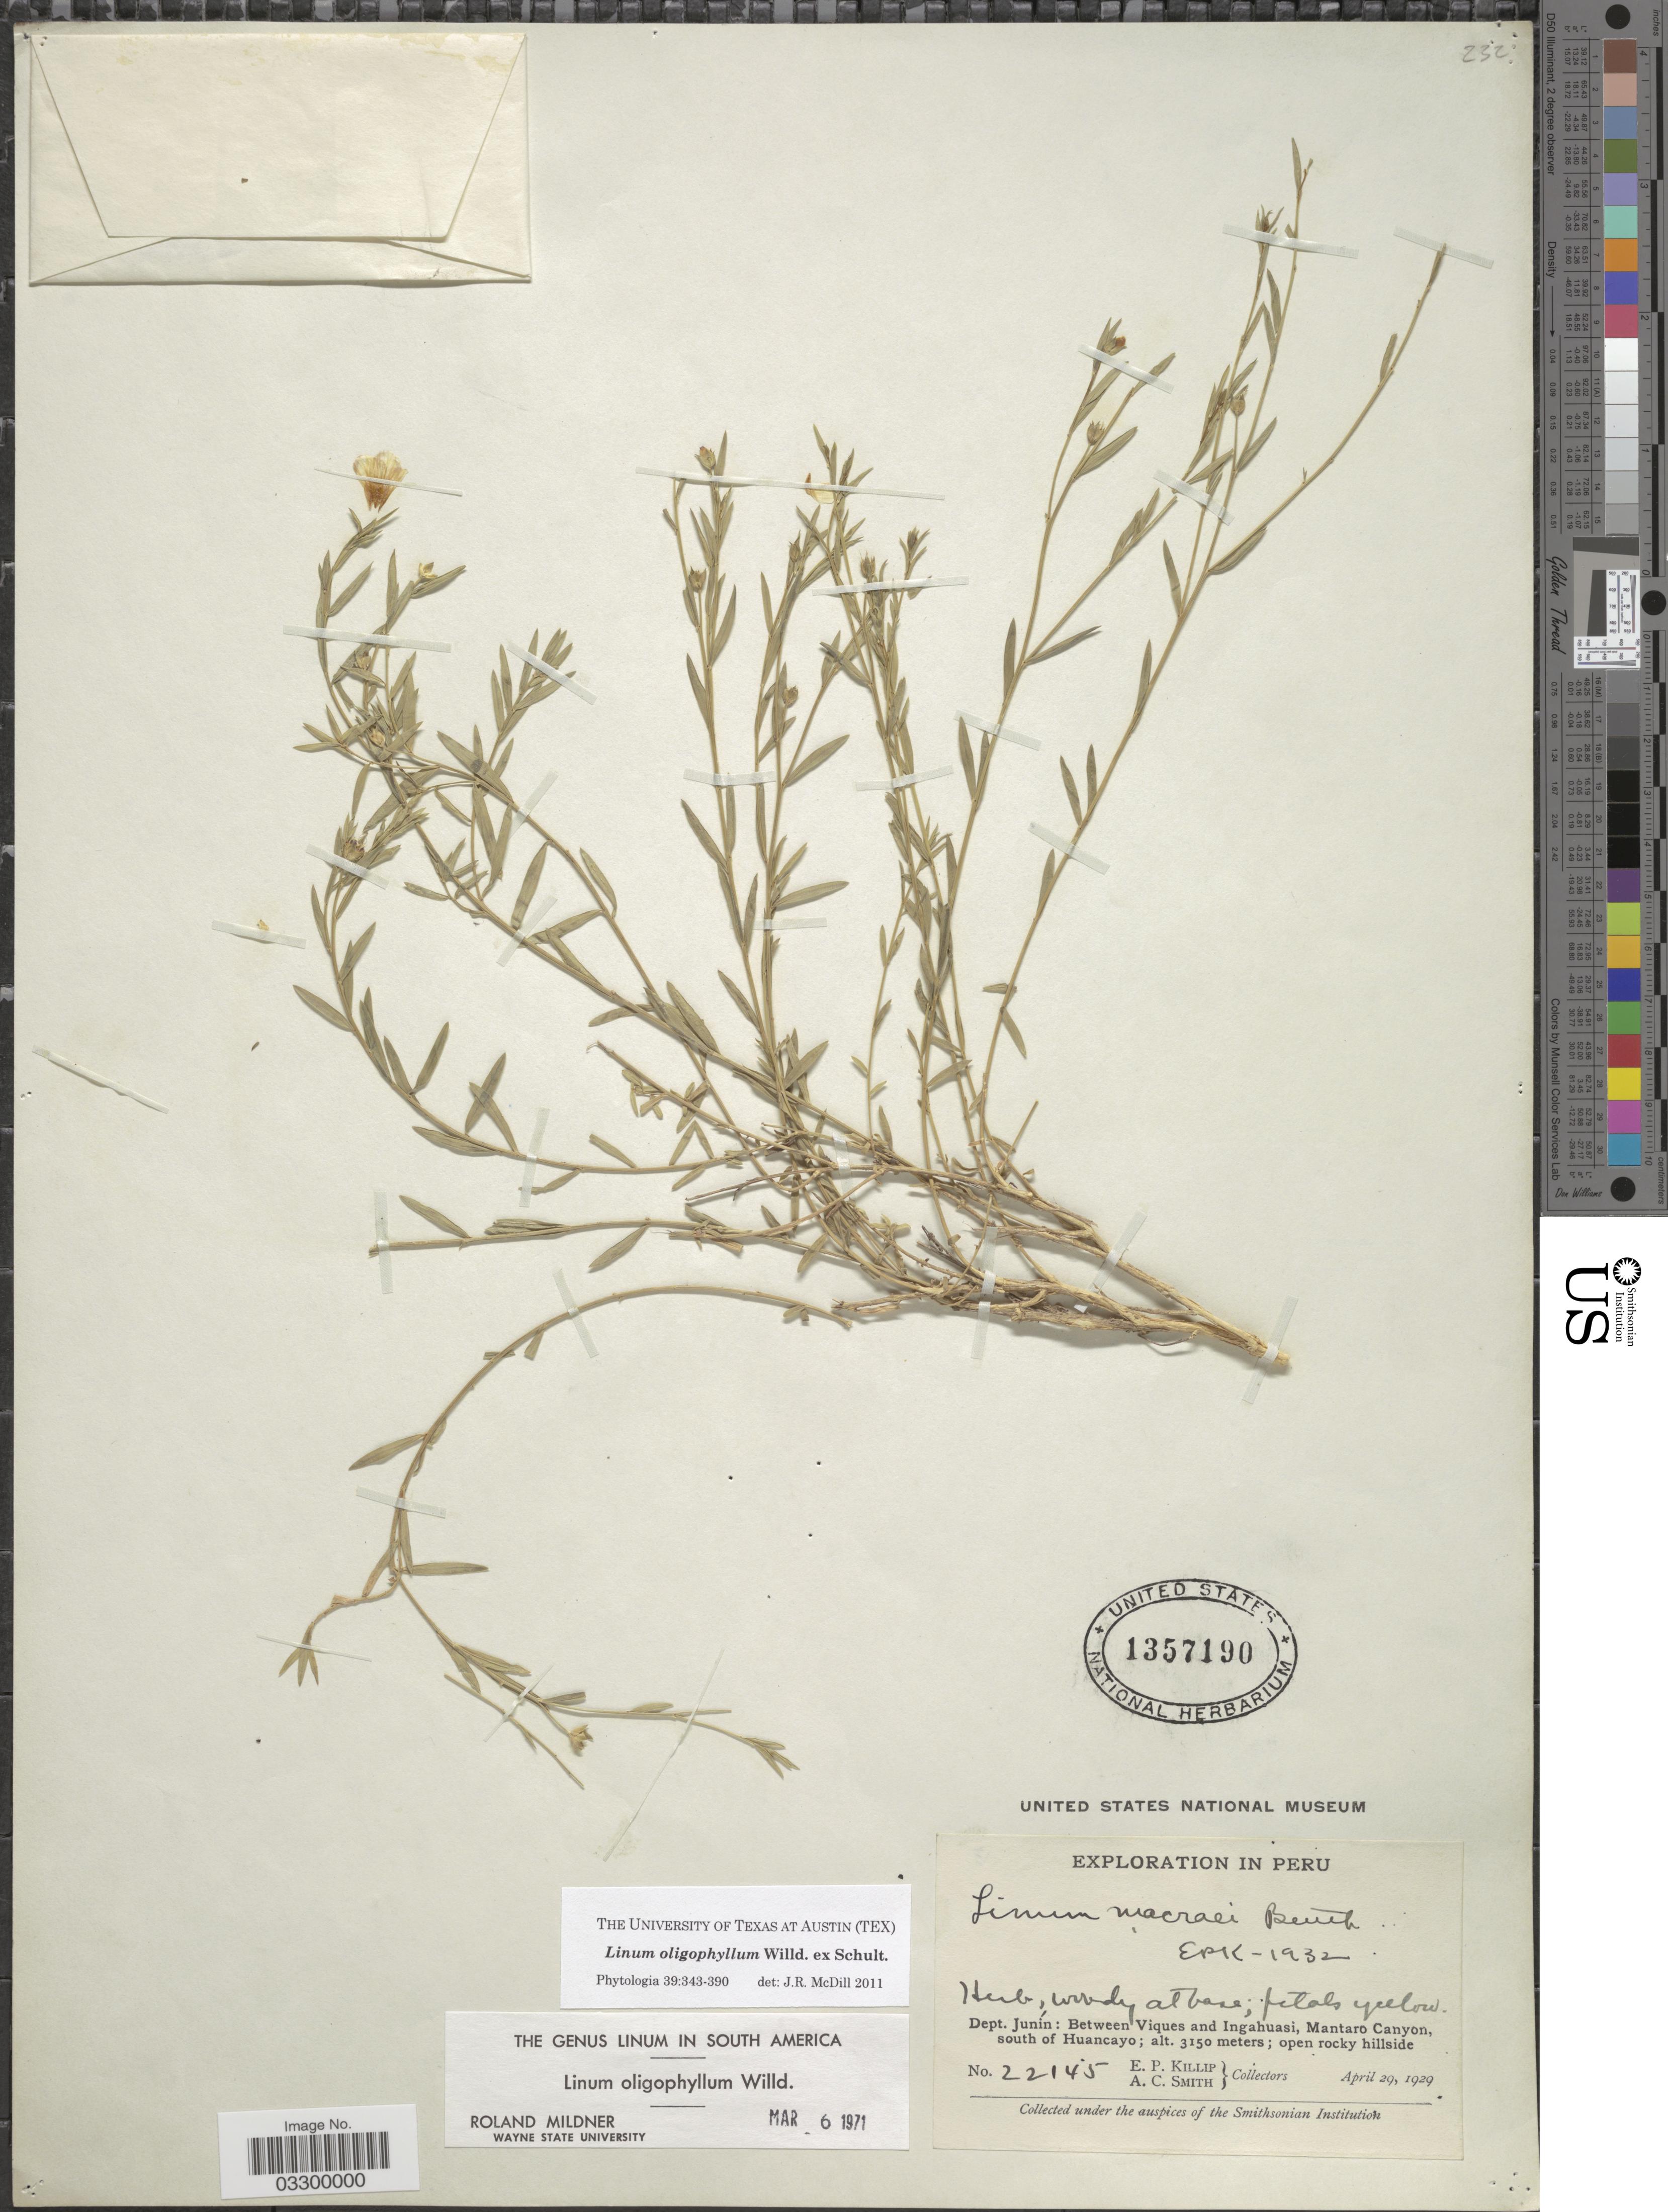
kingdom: Plantae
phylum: Tracheophyta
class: Magnoliopsida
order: Malpighiales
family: Linaceae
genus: Linum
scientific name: Linum oligophyllum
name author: Willd. ex Schult.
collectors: E. P. Killip & A. C. Smith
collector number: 22145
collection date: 1929-04-29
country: Peru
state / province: Junín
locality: Dept. Junín: Between Viques and Ingahuasi, Mantaro Canyon, south of Huancayo.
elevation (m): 3150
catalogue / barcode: US 1357190